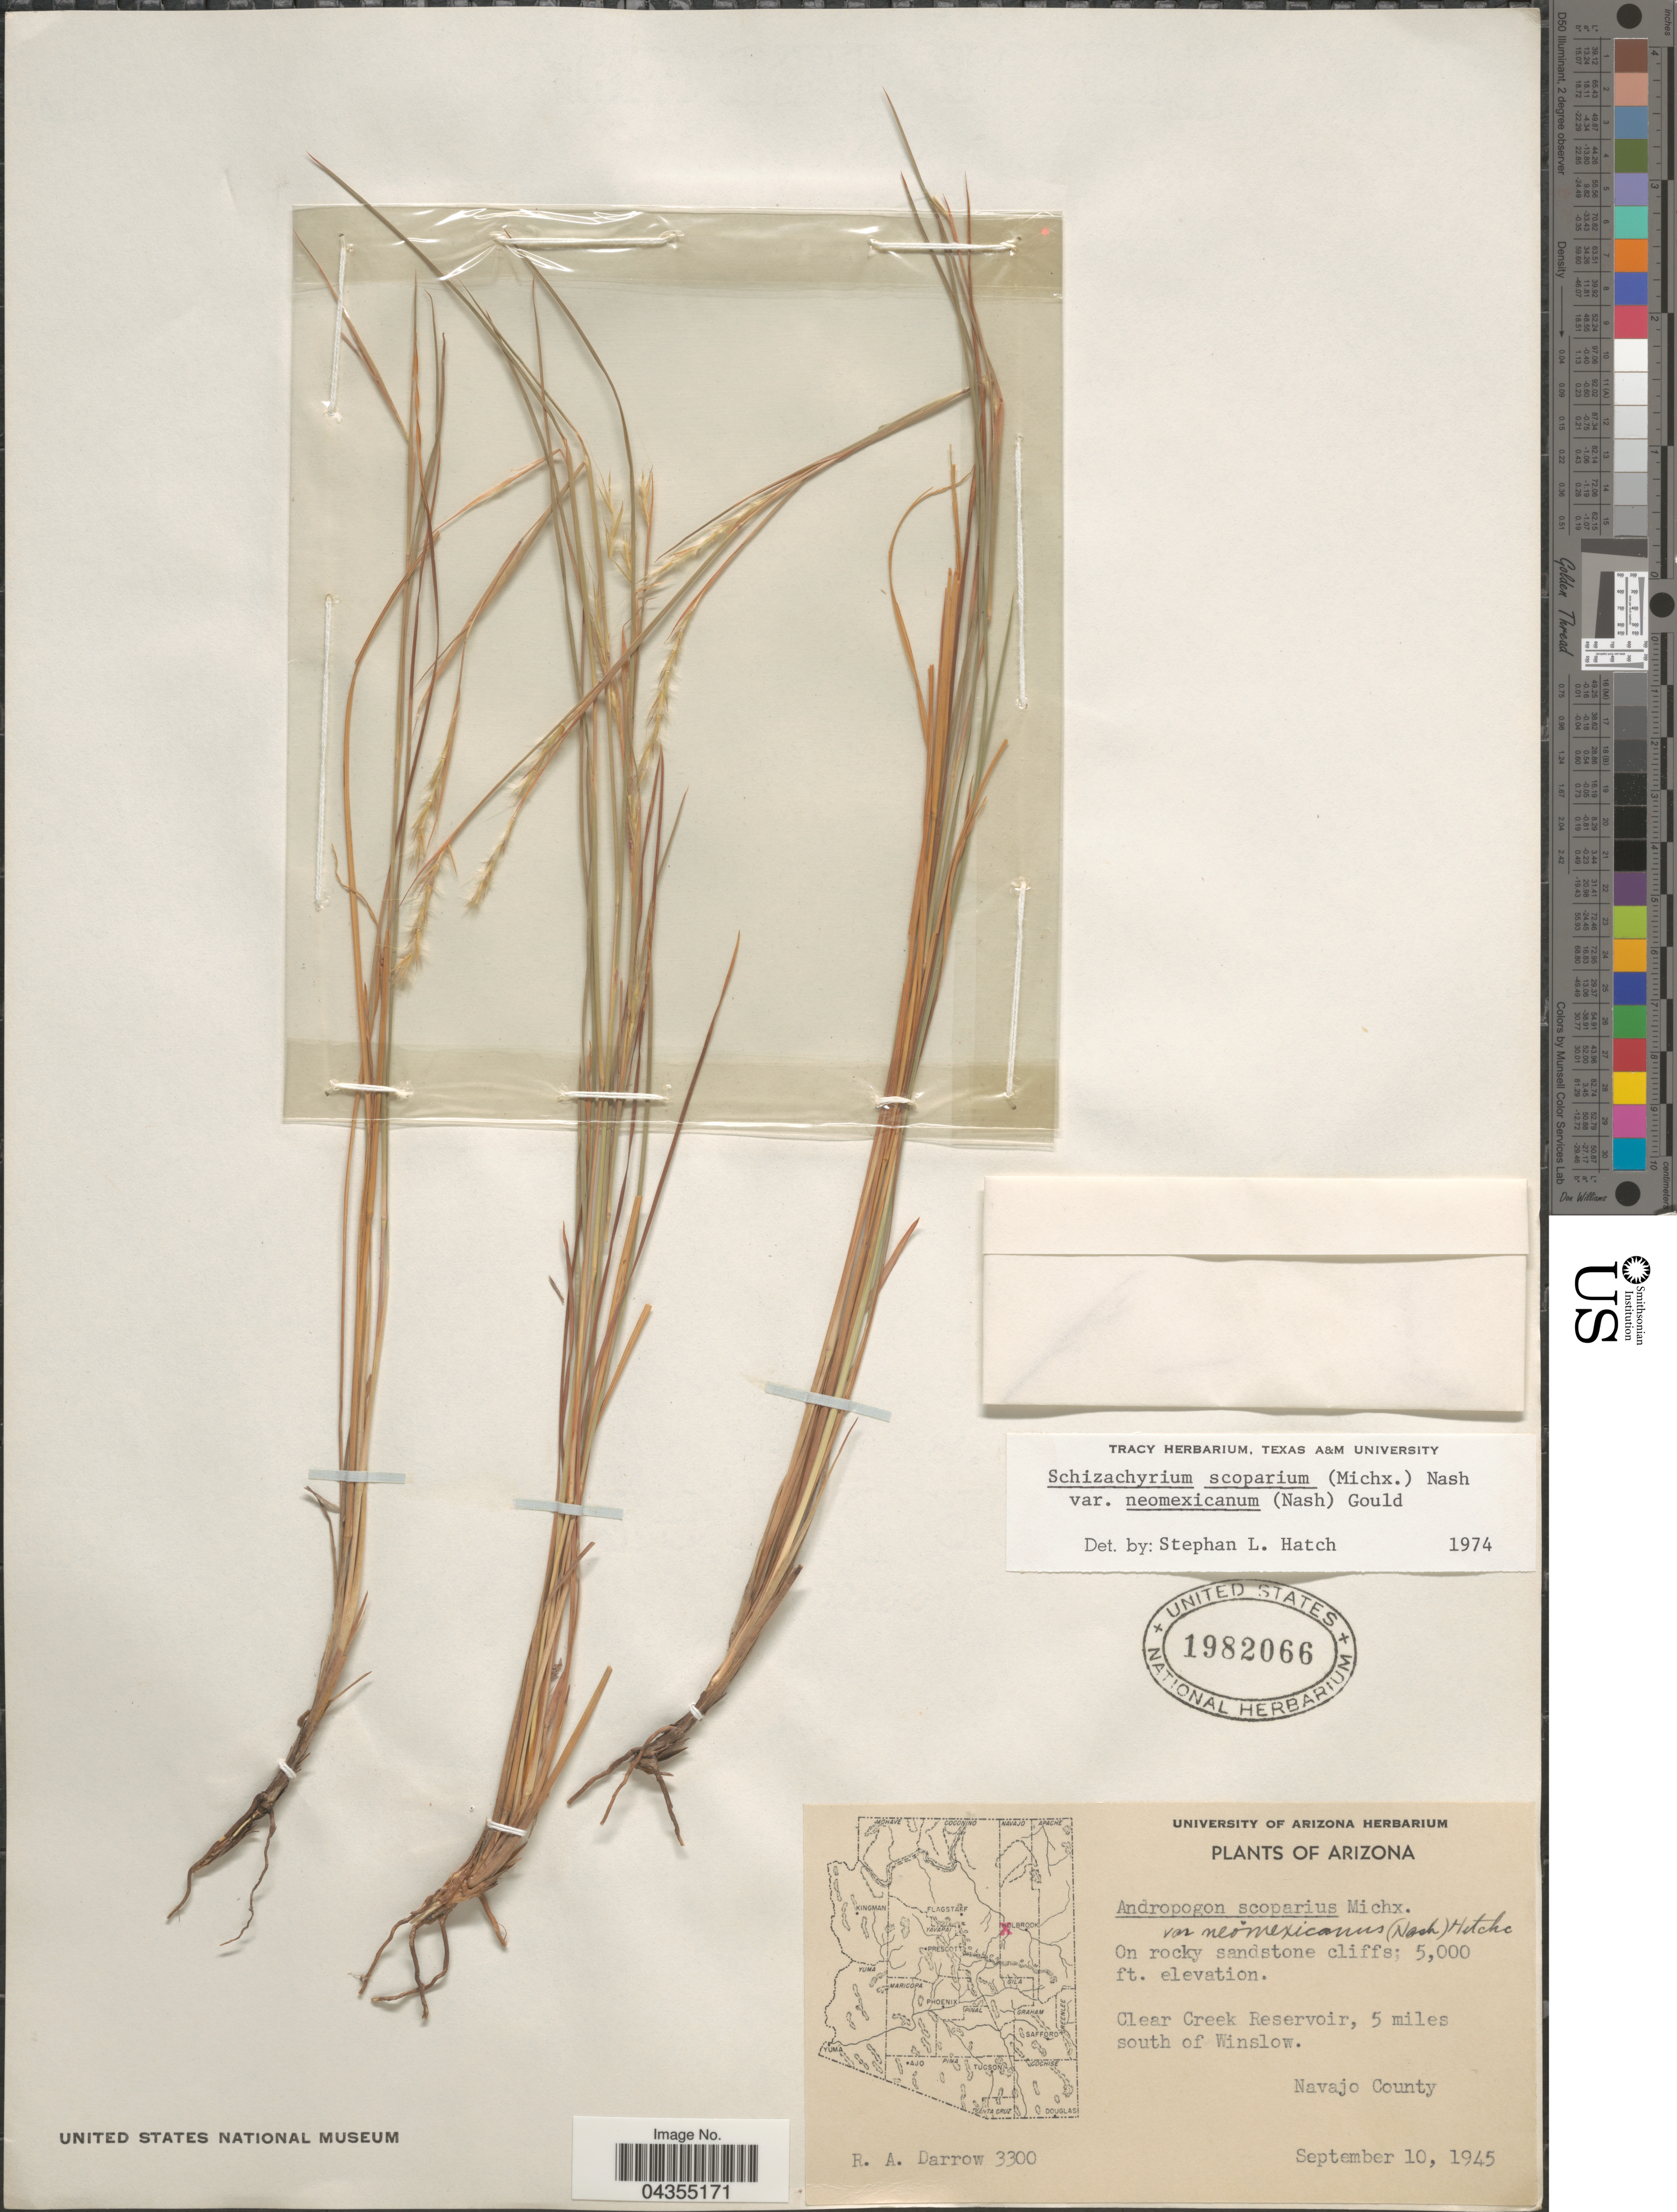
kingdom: Plantae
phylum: Tracheophyta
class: Liliopsida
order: Poales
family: Poaceae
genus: Schizachyrium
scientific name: Schizachyrium scoparium var. neomexicanum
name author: (Nash) Gould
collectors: R. A. Darrow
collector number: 3300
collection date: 1945-09-10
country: United States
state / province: Arizona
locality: Clear Creek Reservoir, 5 miles south of Winslow. Navajo County.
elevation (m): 1524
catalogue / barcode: US 1982066